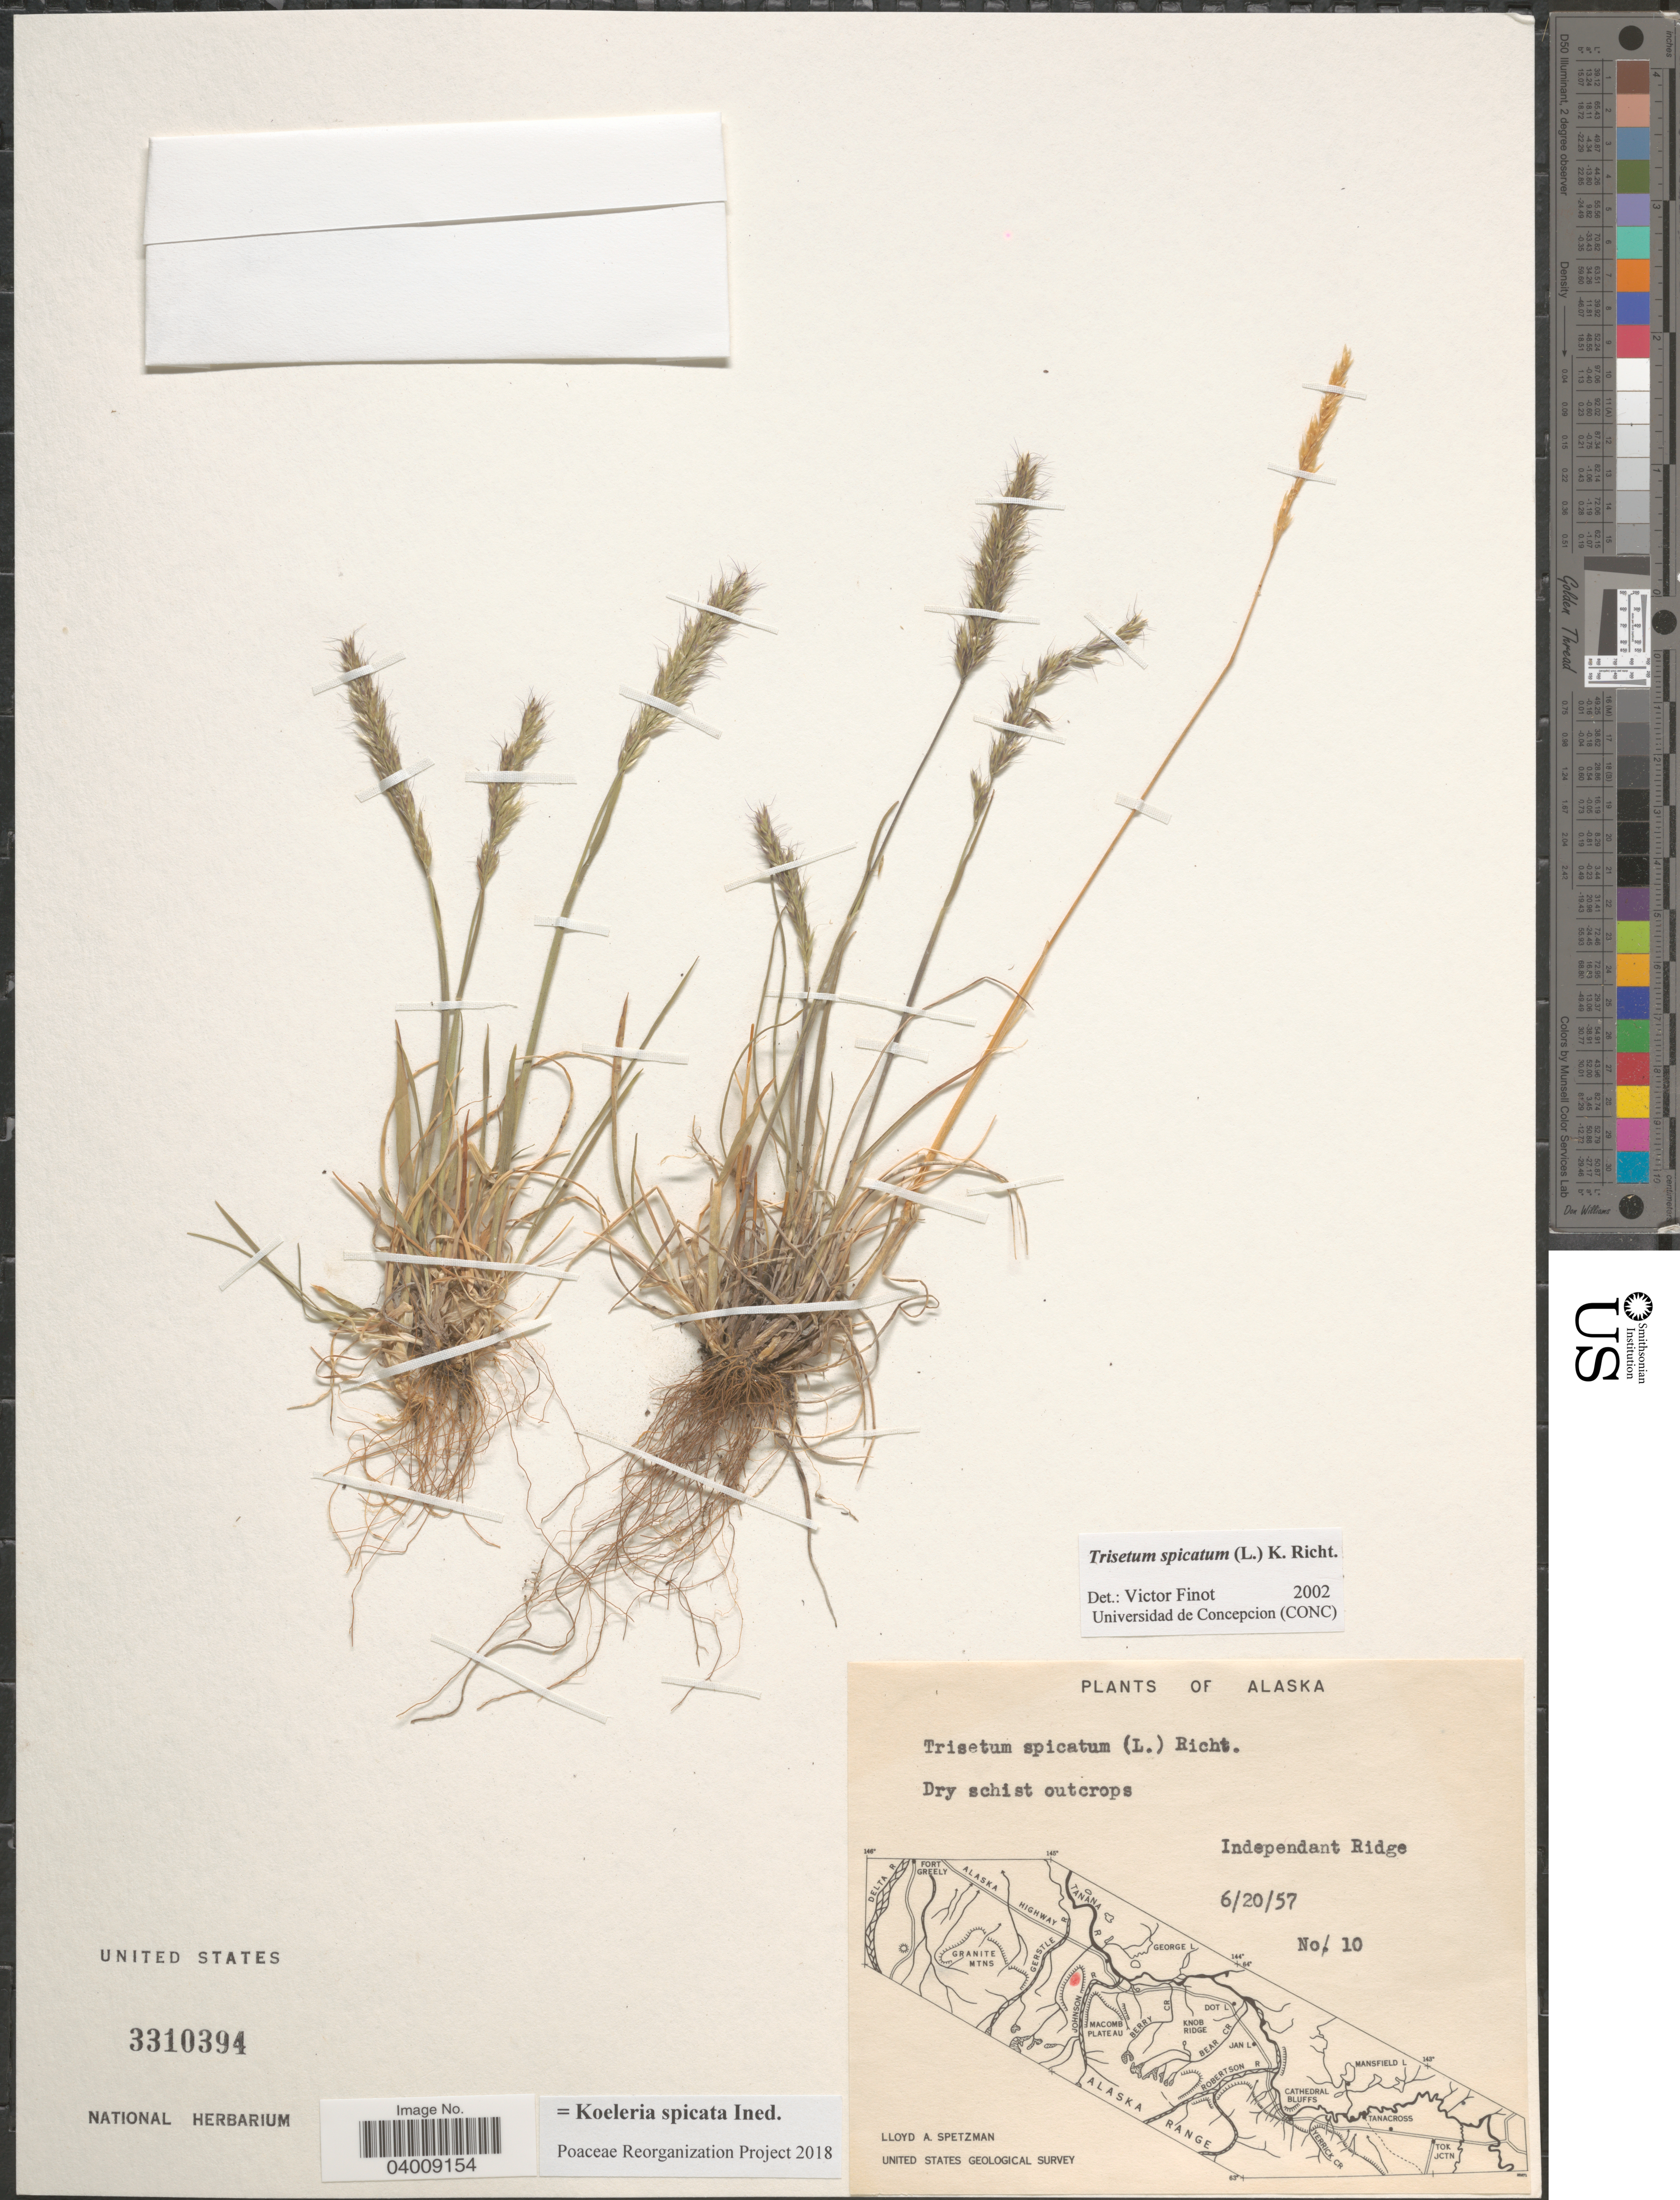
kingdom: Plantae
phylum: Tracheophyta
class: Liliopsida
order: Poales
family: Poaceae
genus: Koeleria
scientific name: Koeleria spicata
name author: (L.) Barberá et al.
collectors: L. Spetzman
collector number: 10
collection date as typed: Transcribed d/m/y: 20/6/57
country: United States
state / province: Alaska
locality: Independant Ridge.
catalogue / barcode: US 3310394